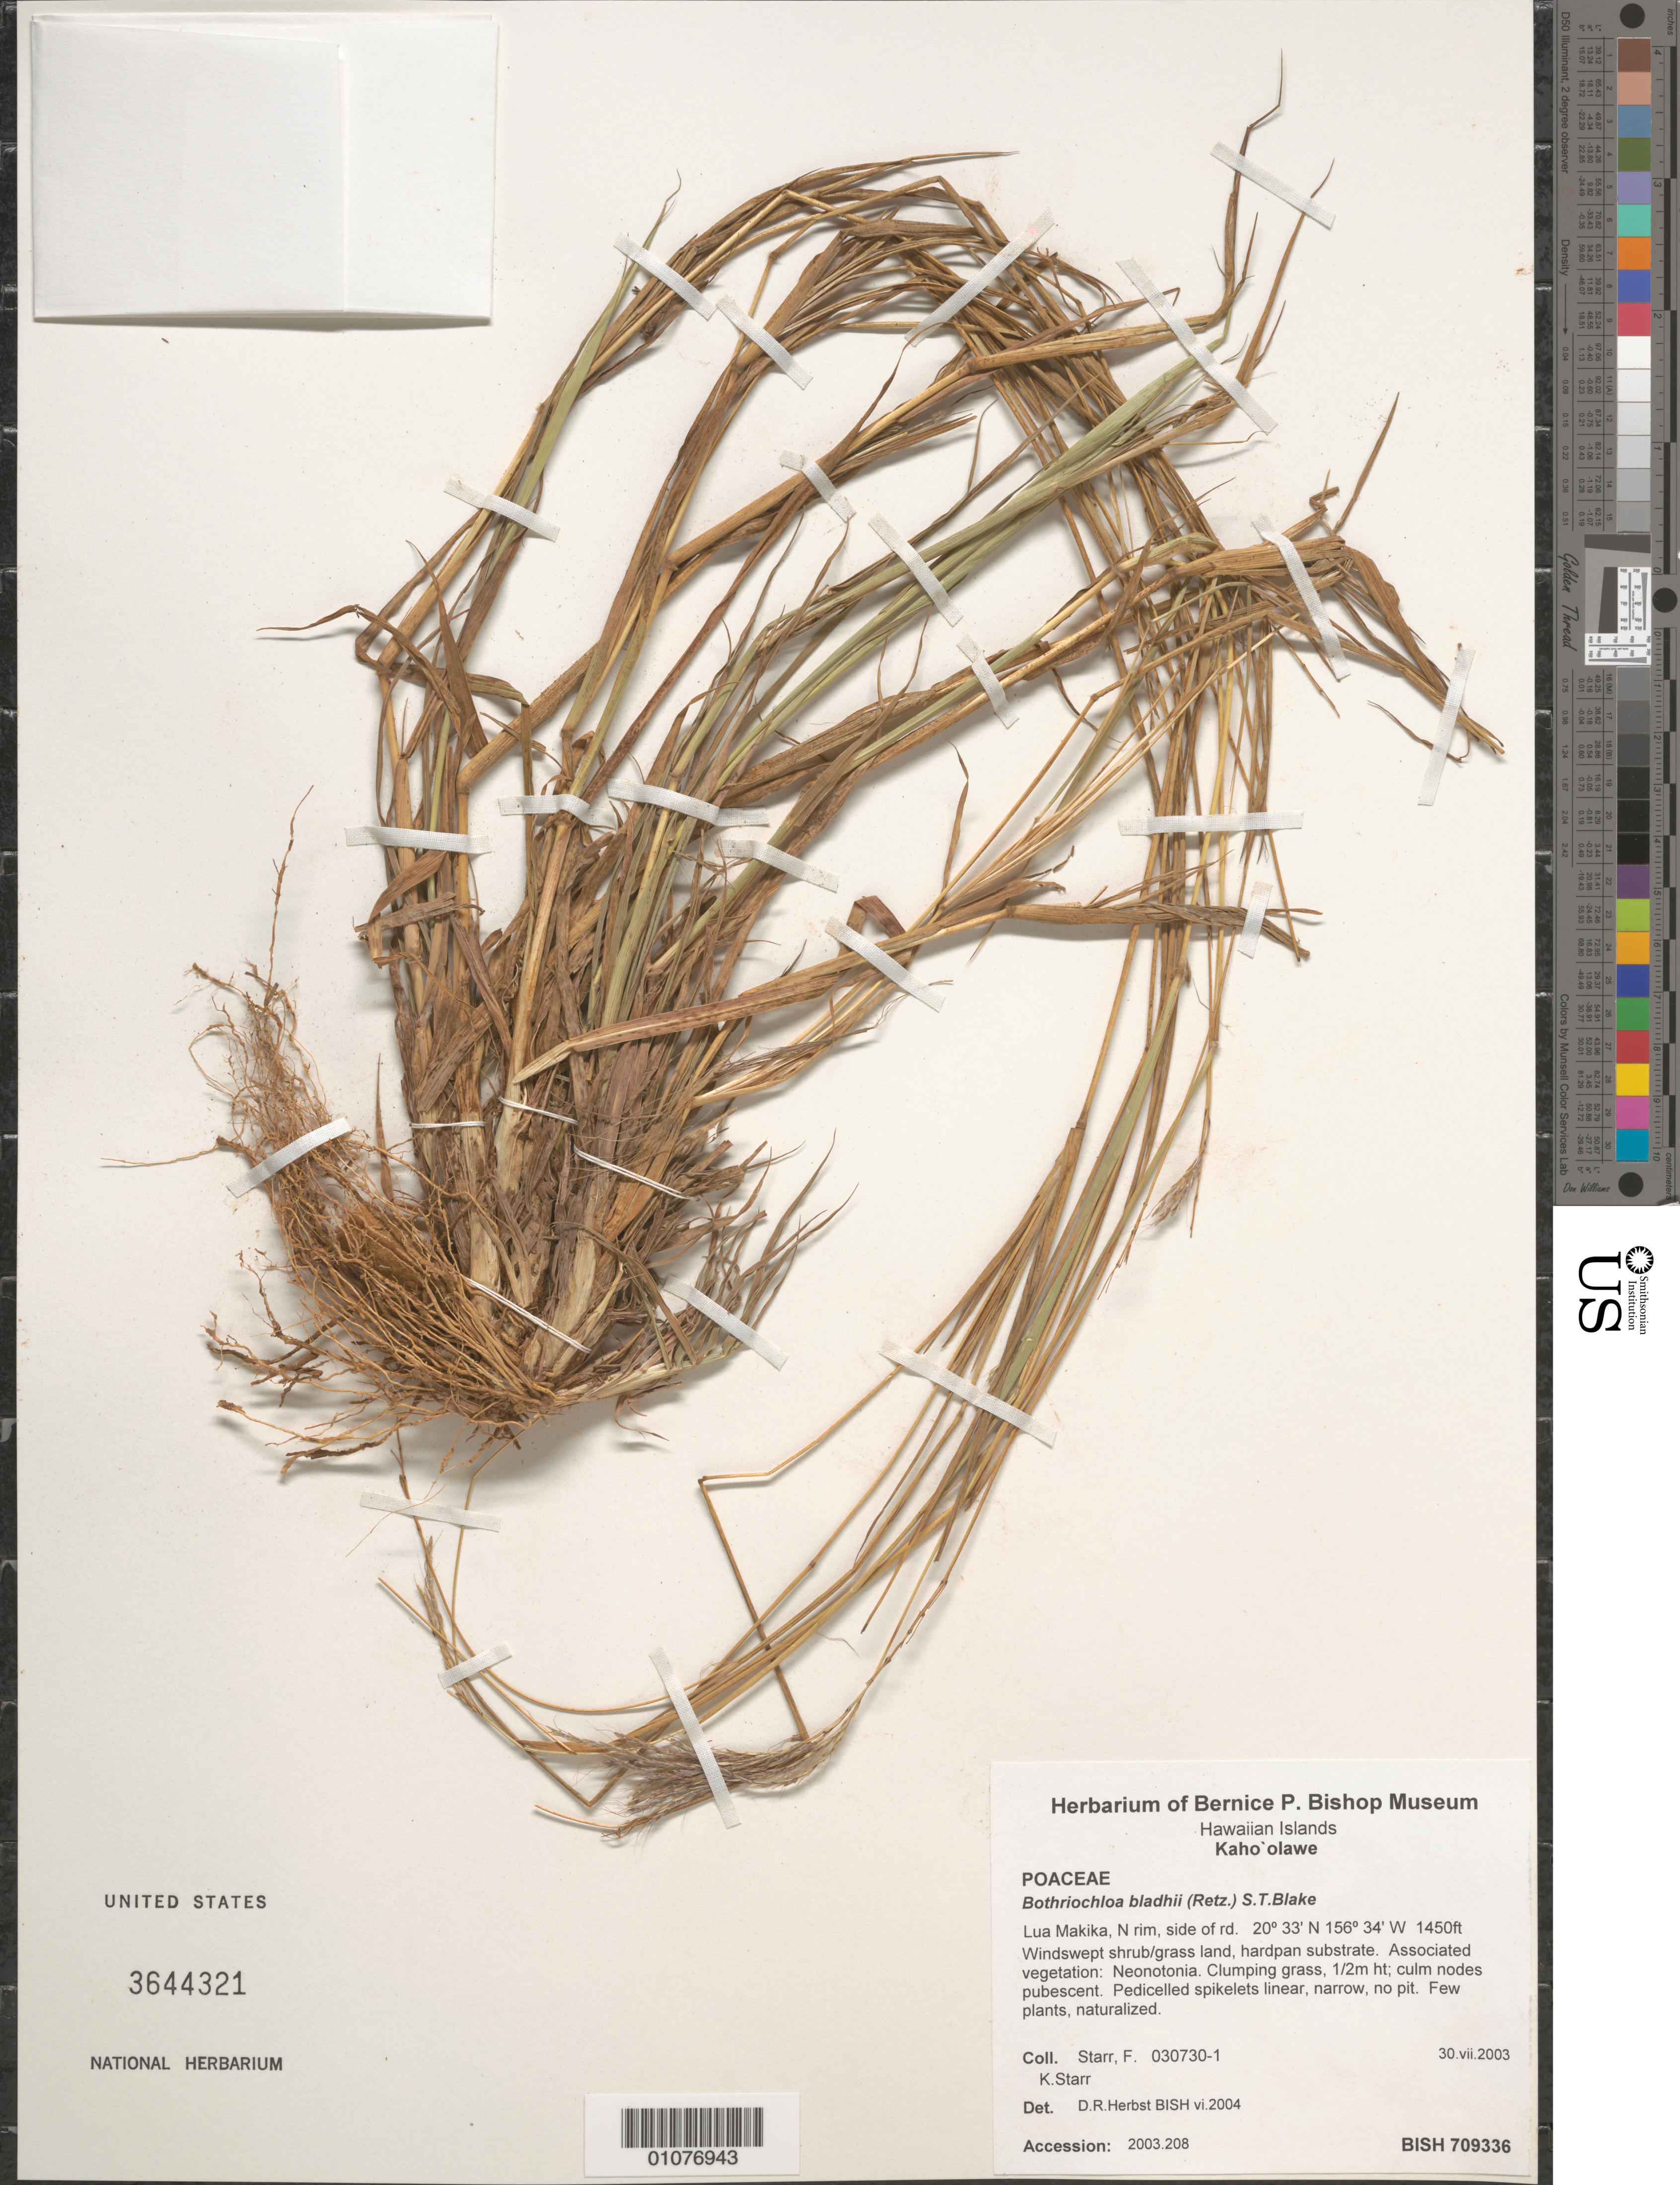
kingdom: Plantae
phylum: Tracheophyta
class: Liliopsida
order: Poales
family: Poaceae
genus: Dichanthium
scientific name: Dichanthium annulatum var. annulatum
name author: (Forssk.) Stapf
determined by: Faccenda, K.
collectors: F. Starr & K. Starr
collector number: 030730-1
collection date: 2003-07-30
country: United States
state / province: Hawaii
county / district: Maui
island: Kaho'olawe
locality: Lua Makika, N rim, side of rd.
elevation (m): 442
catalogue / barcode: US 3644321